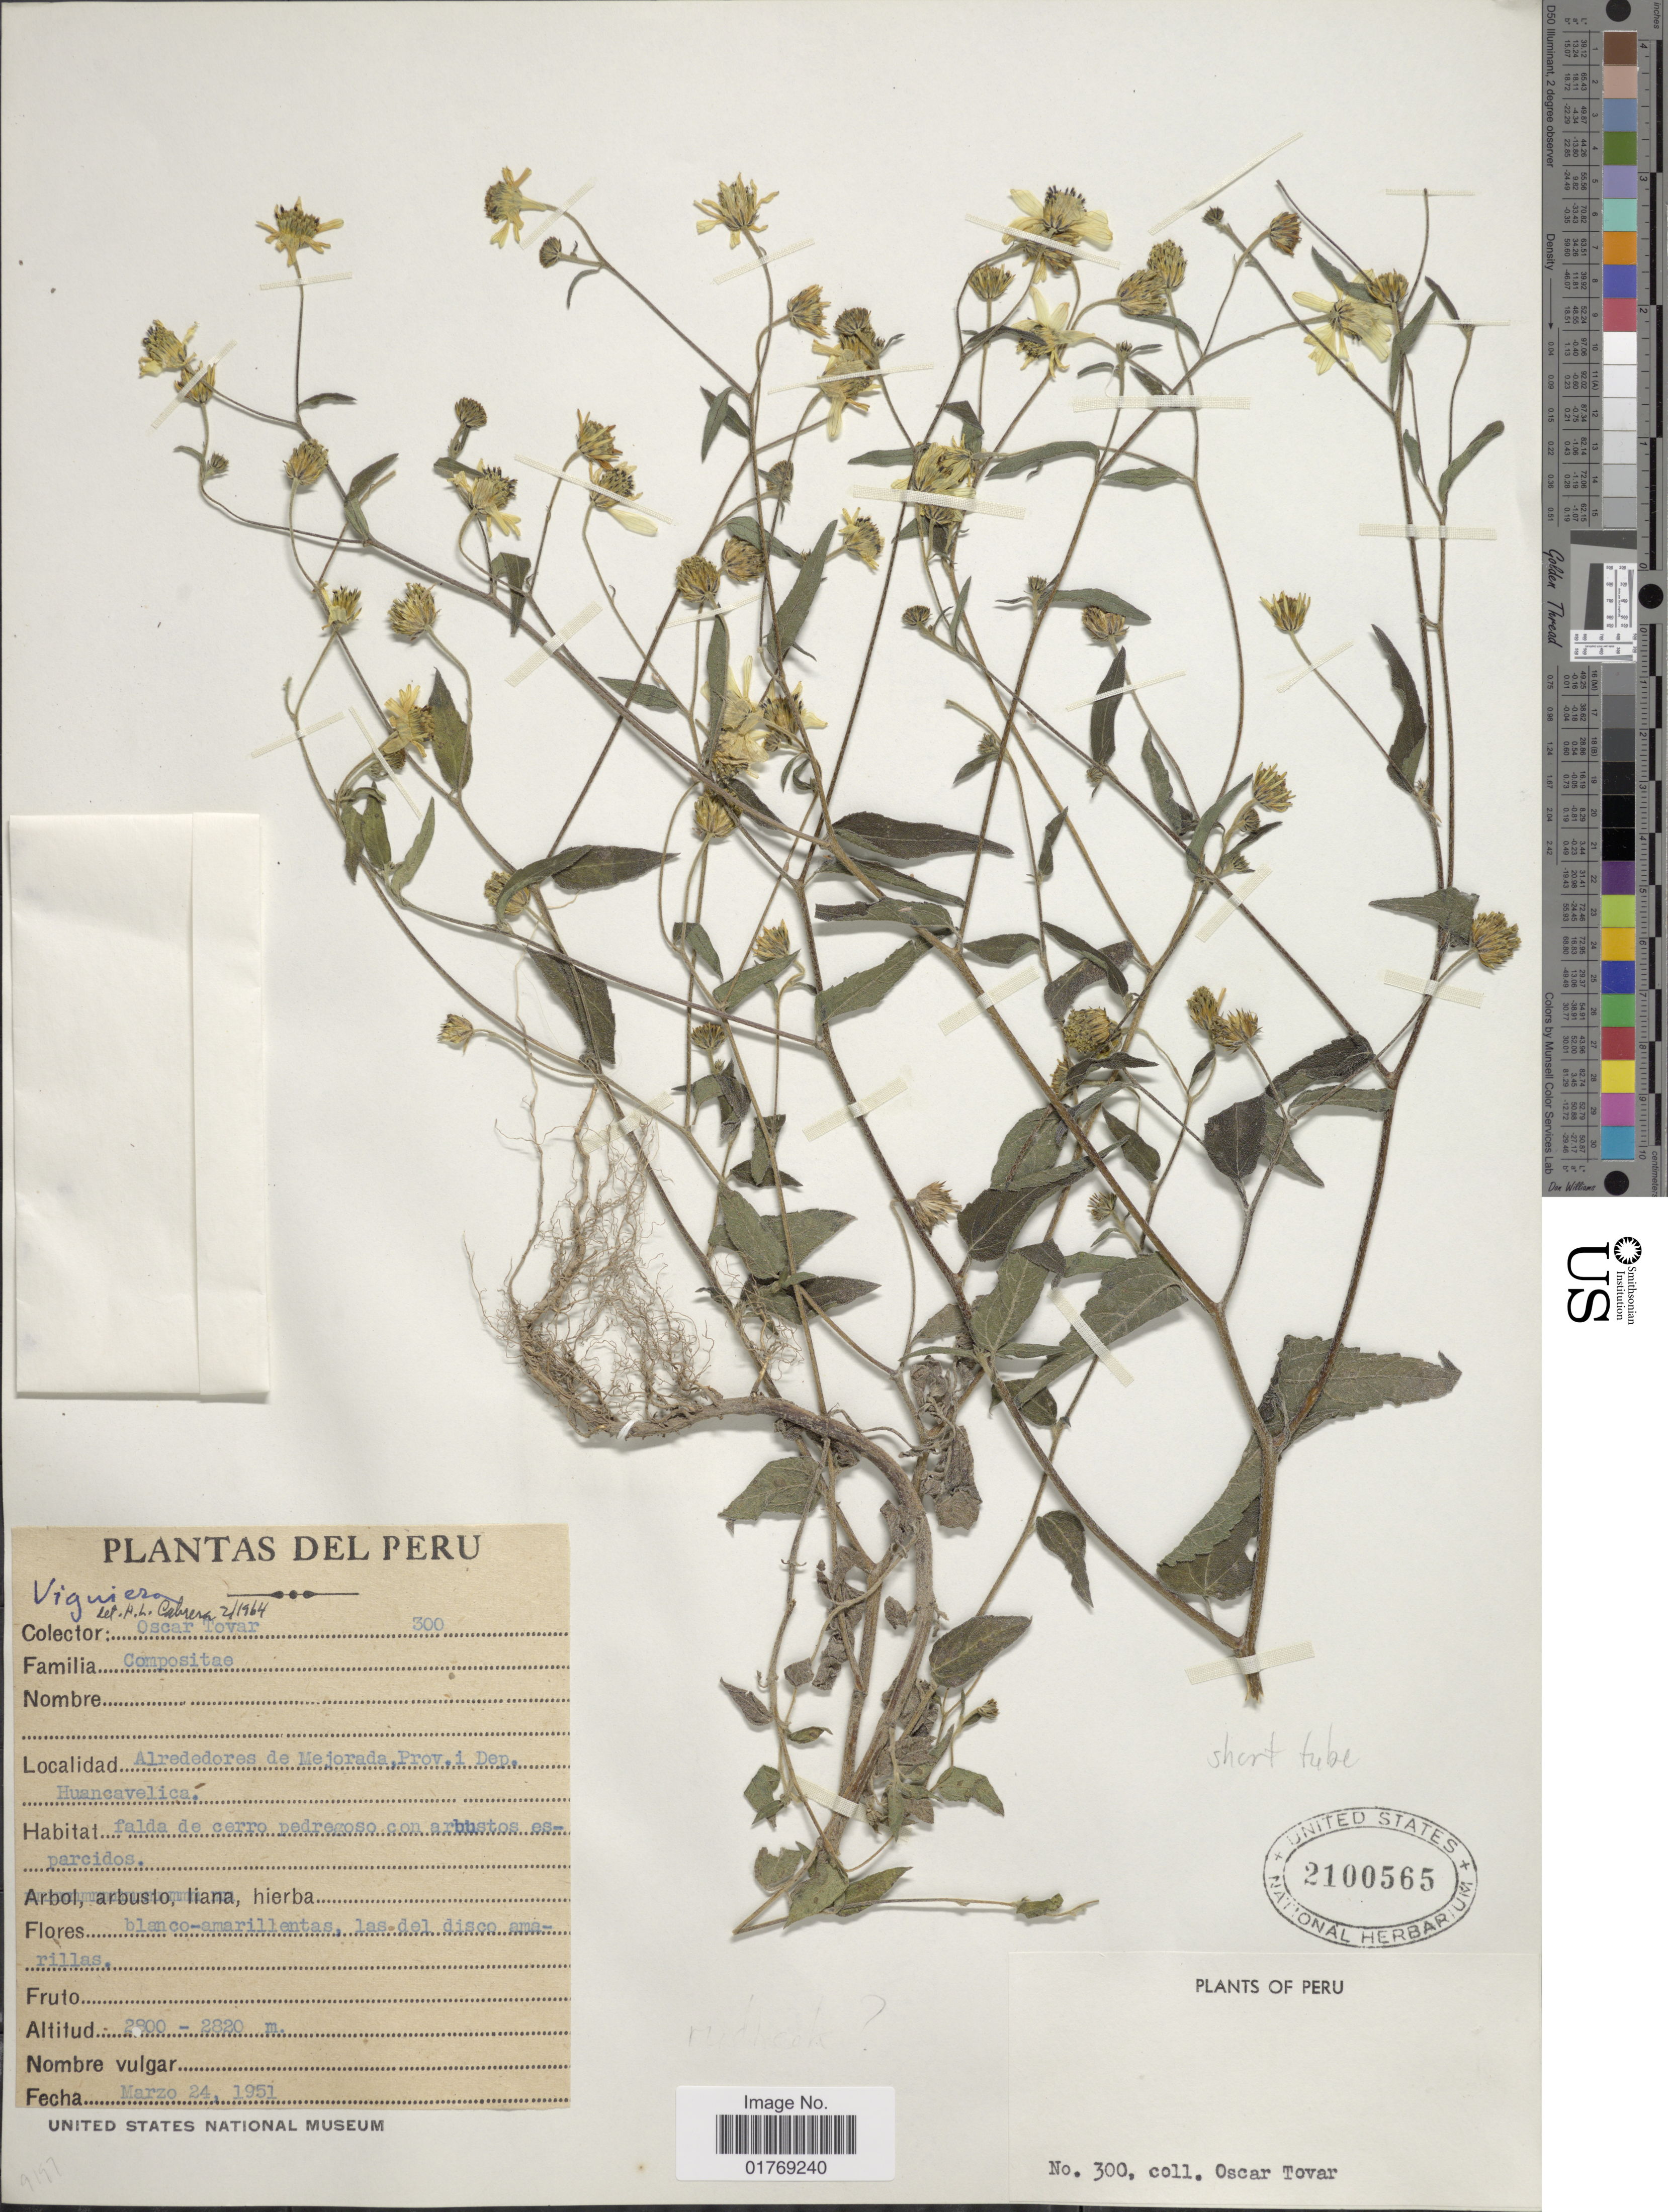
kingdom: Plantae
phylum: Tracheophyta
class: Magnoliopsida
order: Asterales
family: Asteraceae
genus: Viguiera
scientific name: Viguiera sp.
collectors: Ó. Tovar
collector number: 300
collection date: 1951-03-24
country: Peru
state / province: Huancavelica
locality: Alrededores de Mejorada, Prov. i Dep. Huancavelica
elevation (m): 2800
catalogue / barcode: US 2100565